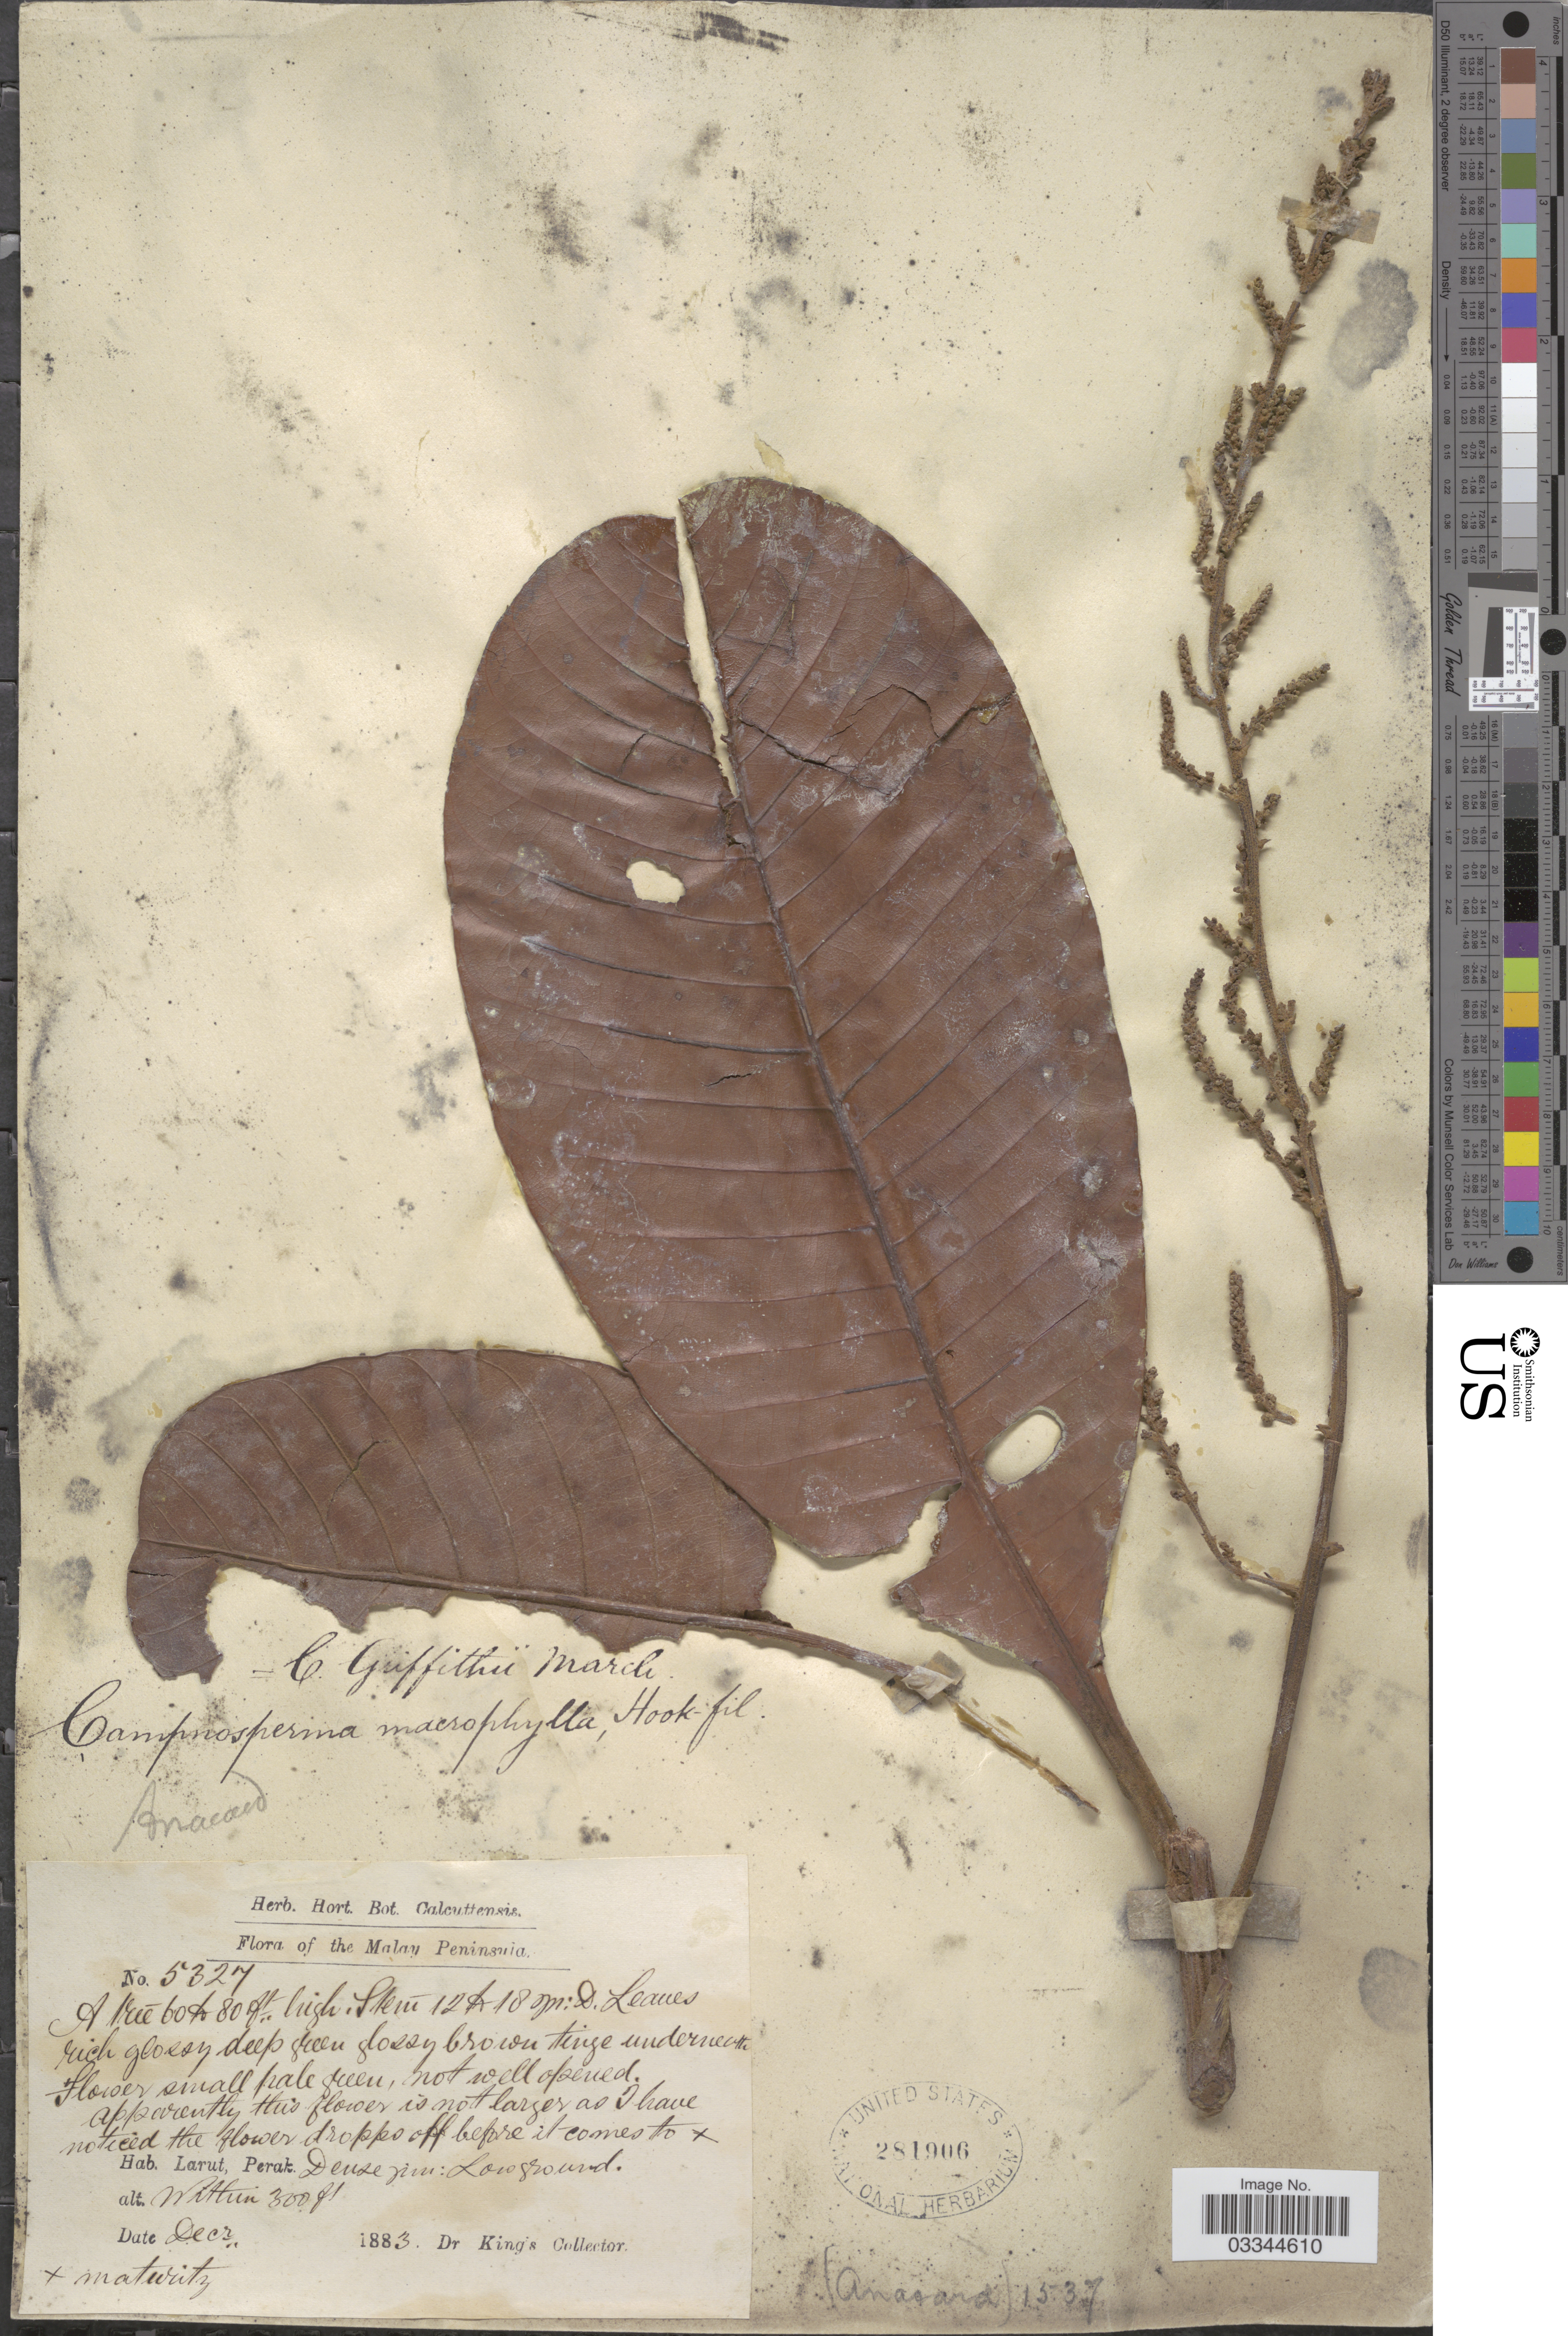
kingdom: Plantae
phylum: Tracheophyta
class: Magnoliopsida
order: Sapindales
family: Anacardiaceae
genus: Campnosperma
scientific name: Campnosperma griffithii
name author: Marchand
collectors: Dr. King's collector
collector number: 5327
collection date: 1883-12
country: Malaysia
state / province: Perak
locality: Malay Peninsula, Larut.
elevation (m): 91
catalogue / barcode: US 281906